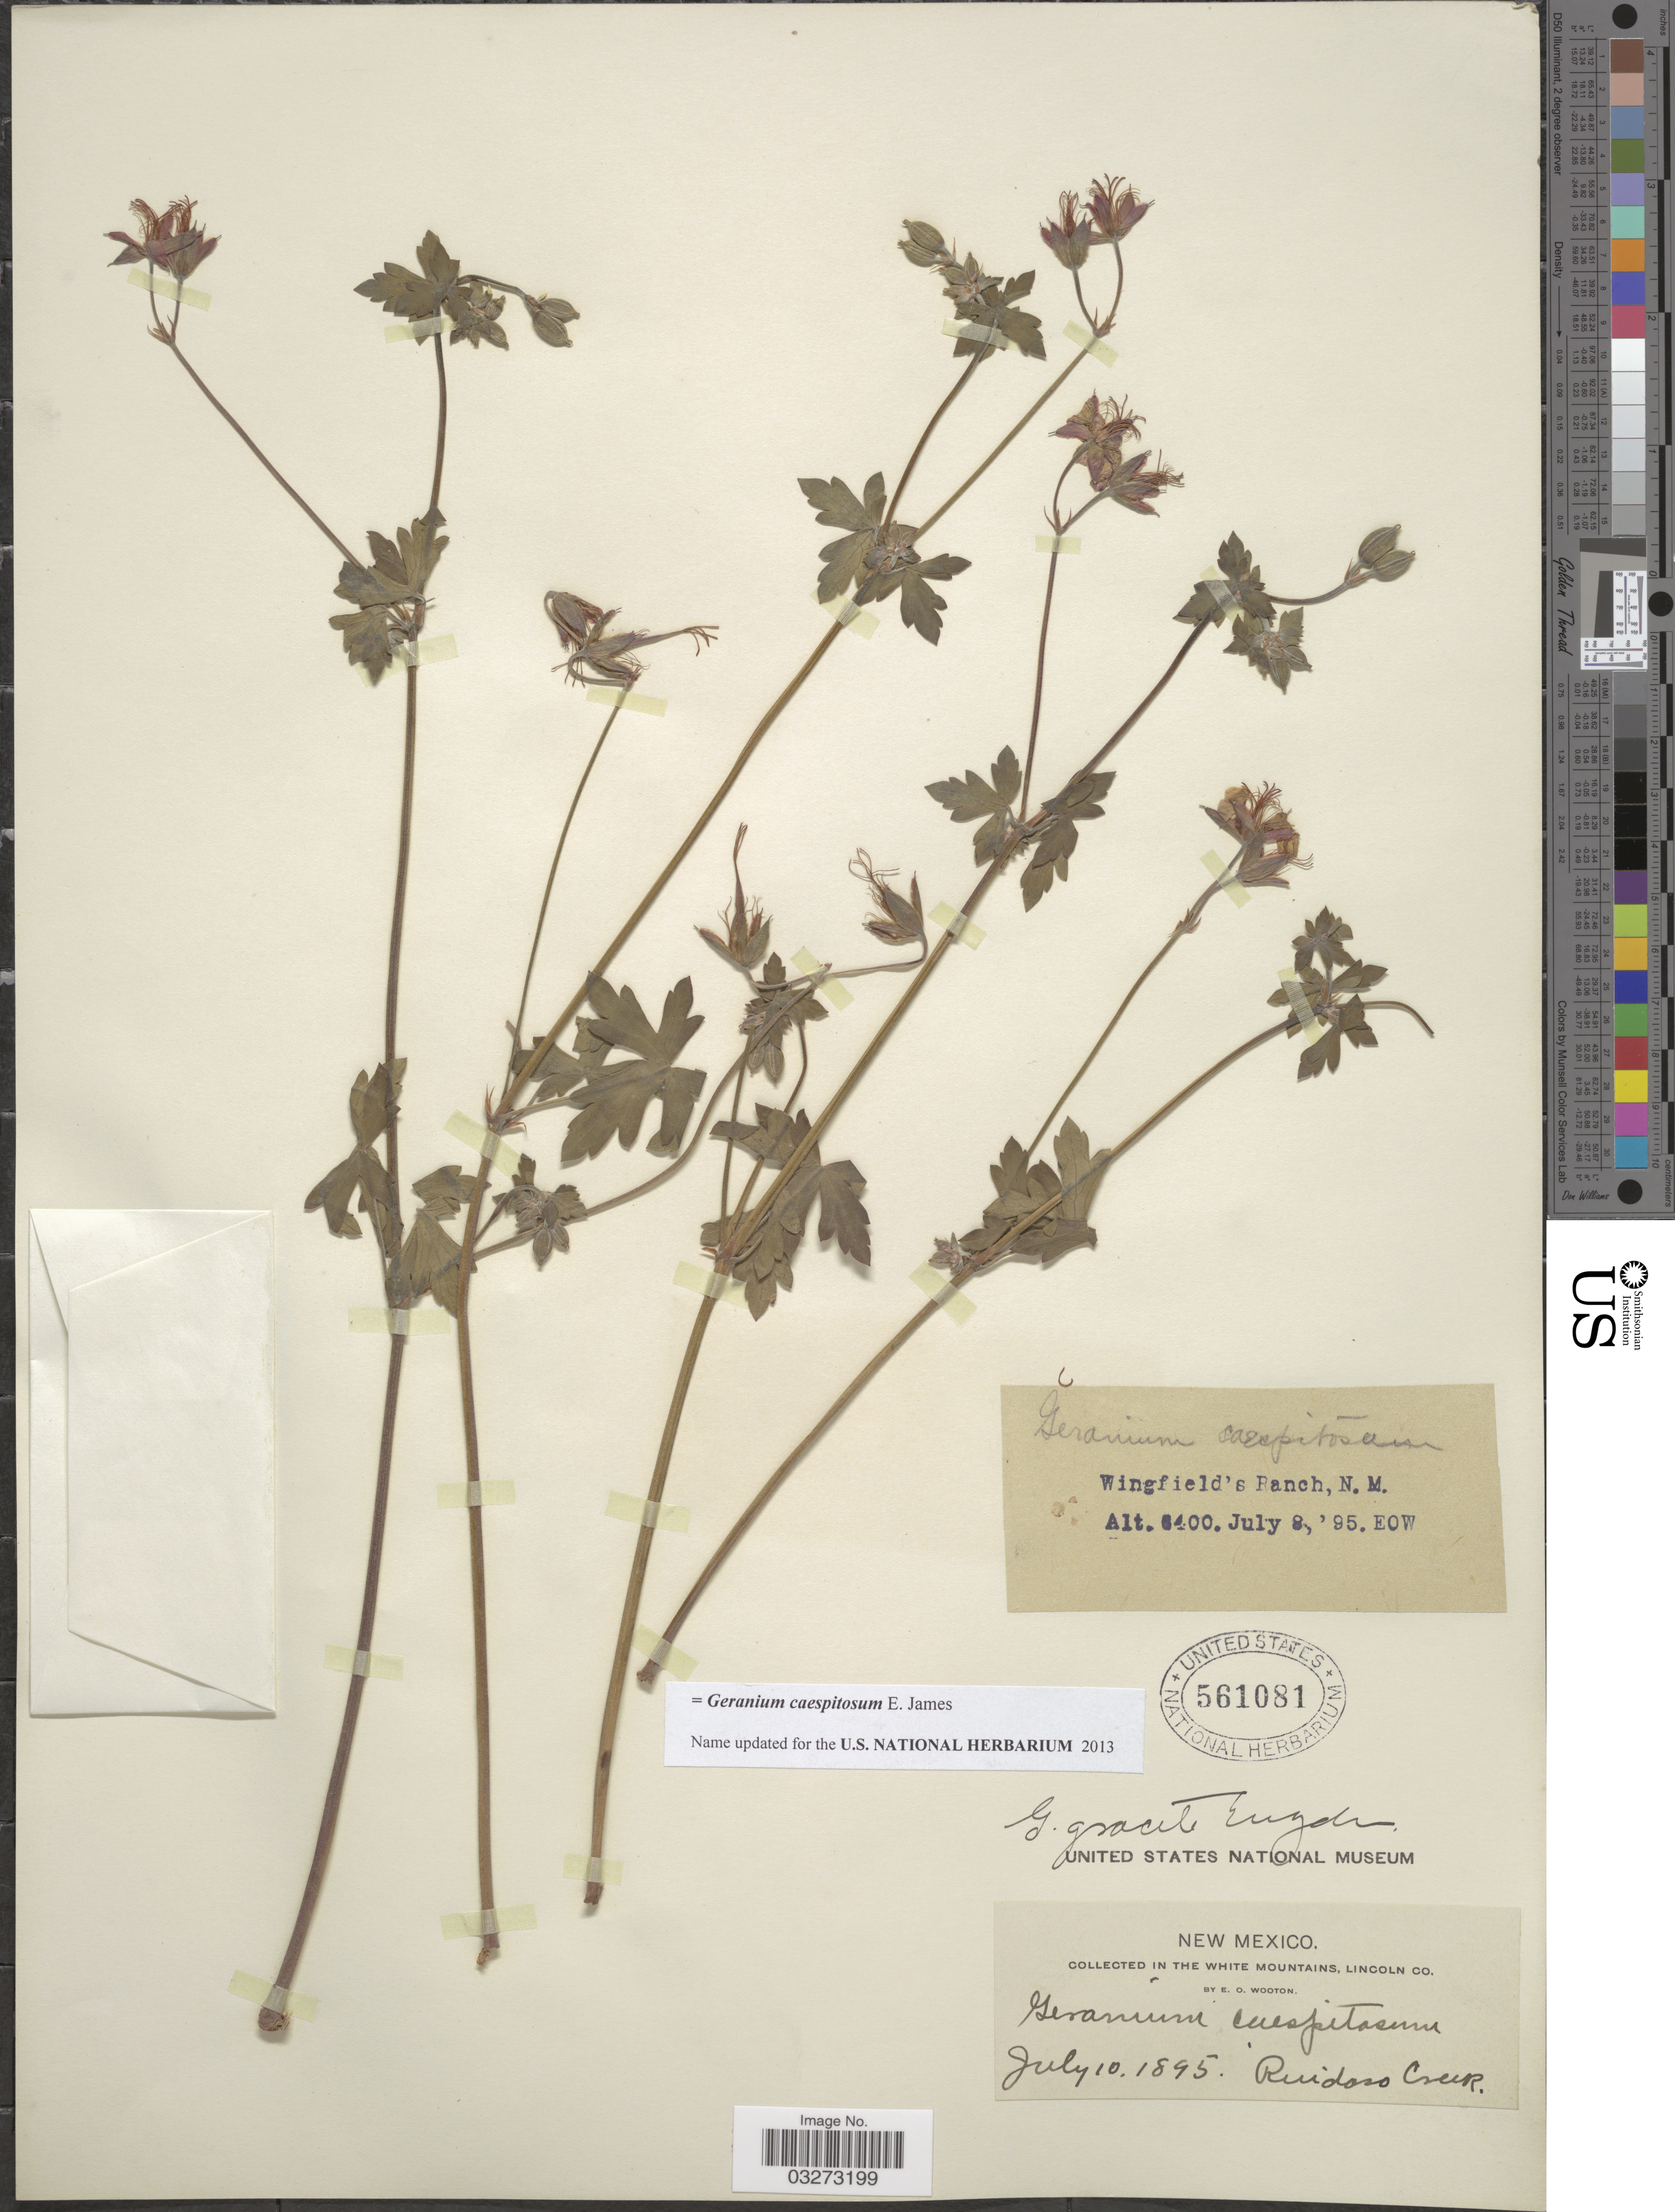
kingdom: Plantae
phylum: Tracheophyta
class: Magnoliopsida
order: Geraniales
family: Geraniaceae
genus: Geranium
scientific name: Geranium caespitosum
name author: E. James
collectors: E. O. Wooton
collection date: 1895-07-10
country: United States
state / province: New Mexico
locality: In the White Mountains, Lincoln Co. Ruidoso Creek.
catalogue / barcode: US 561081